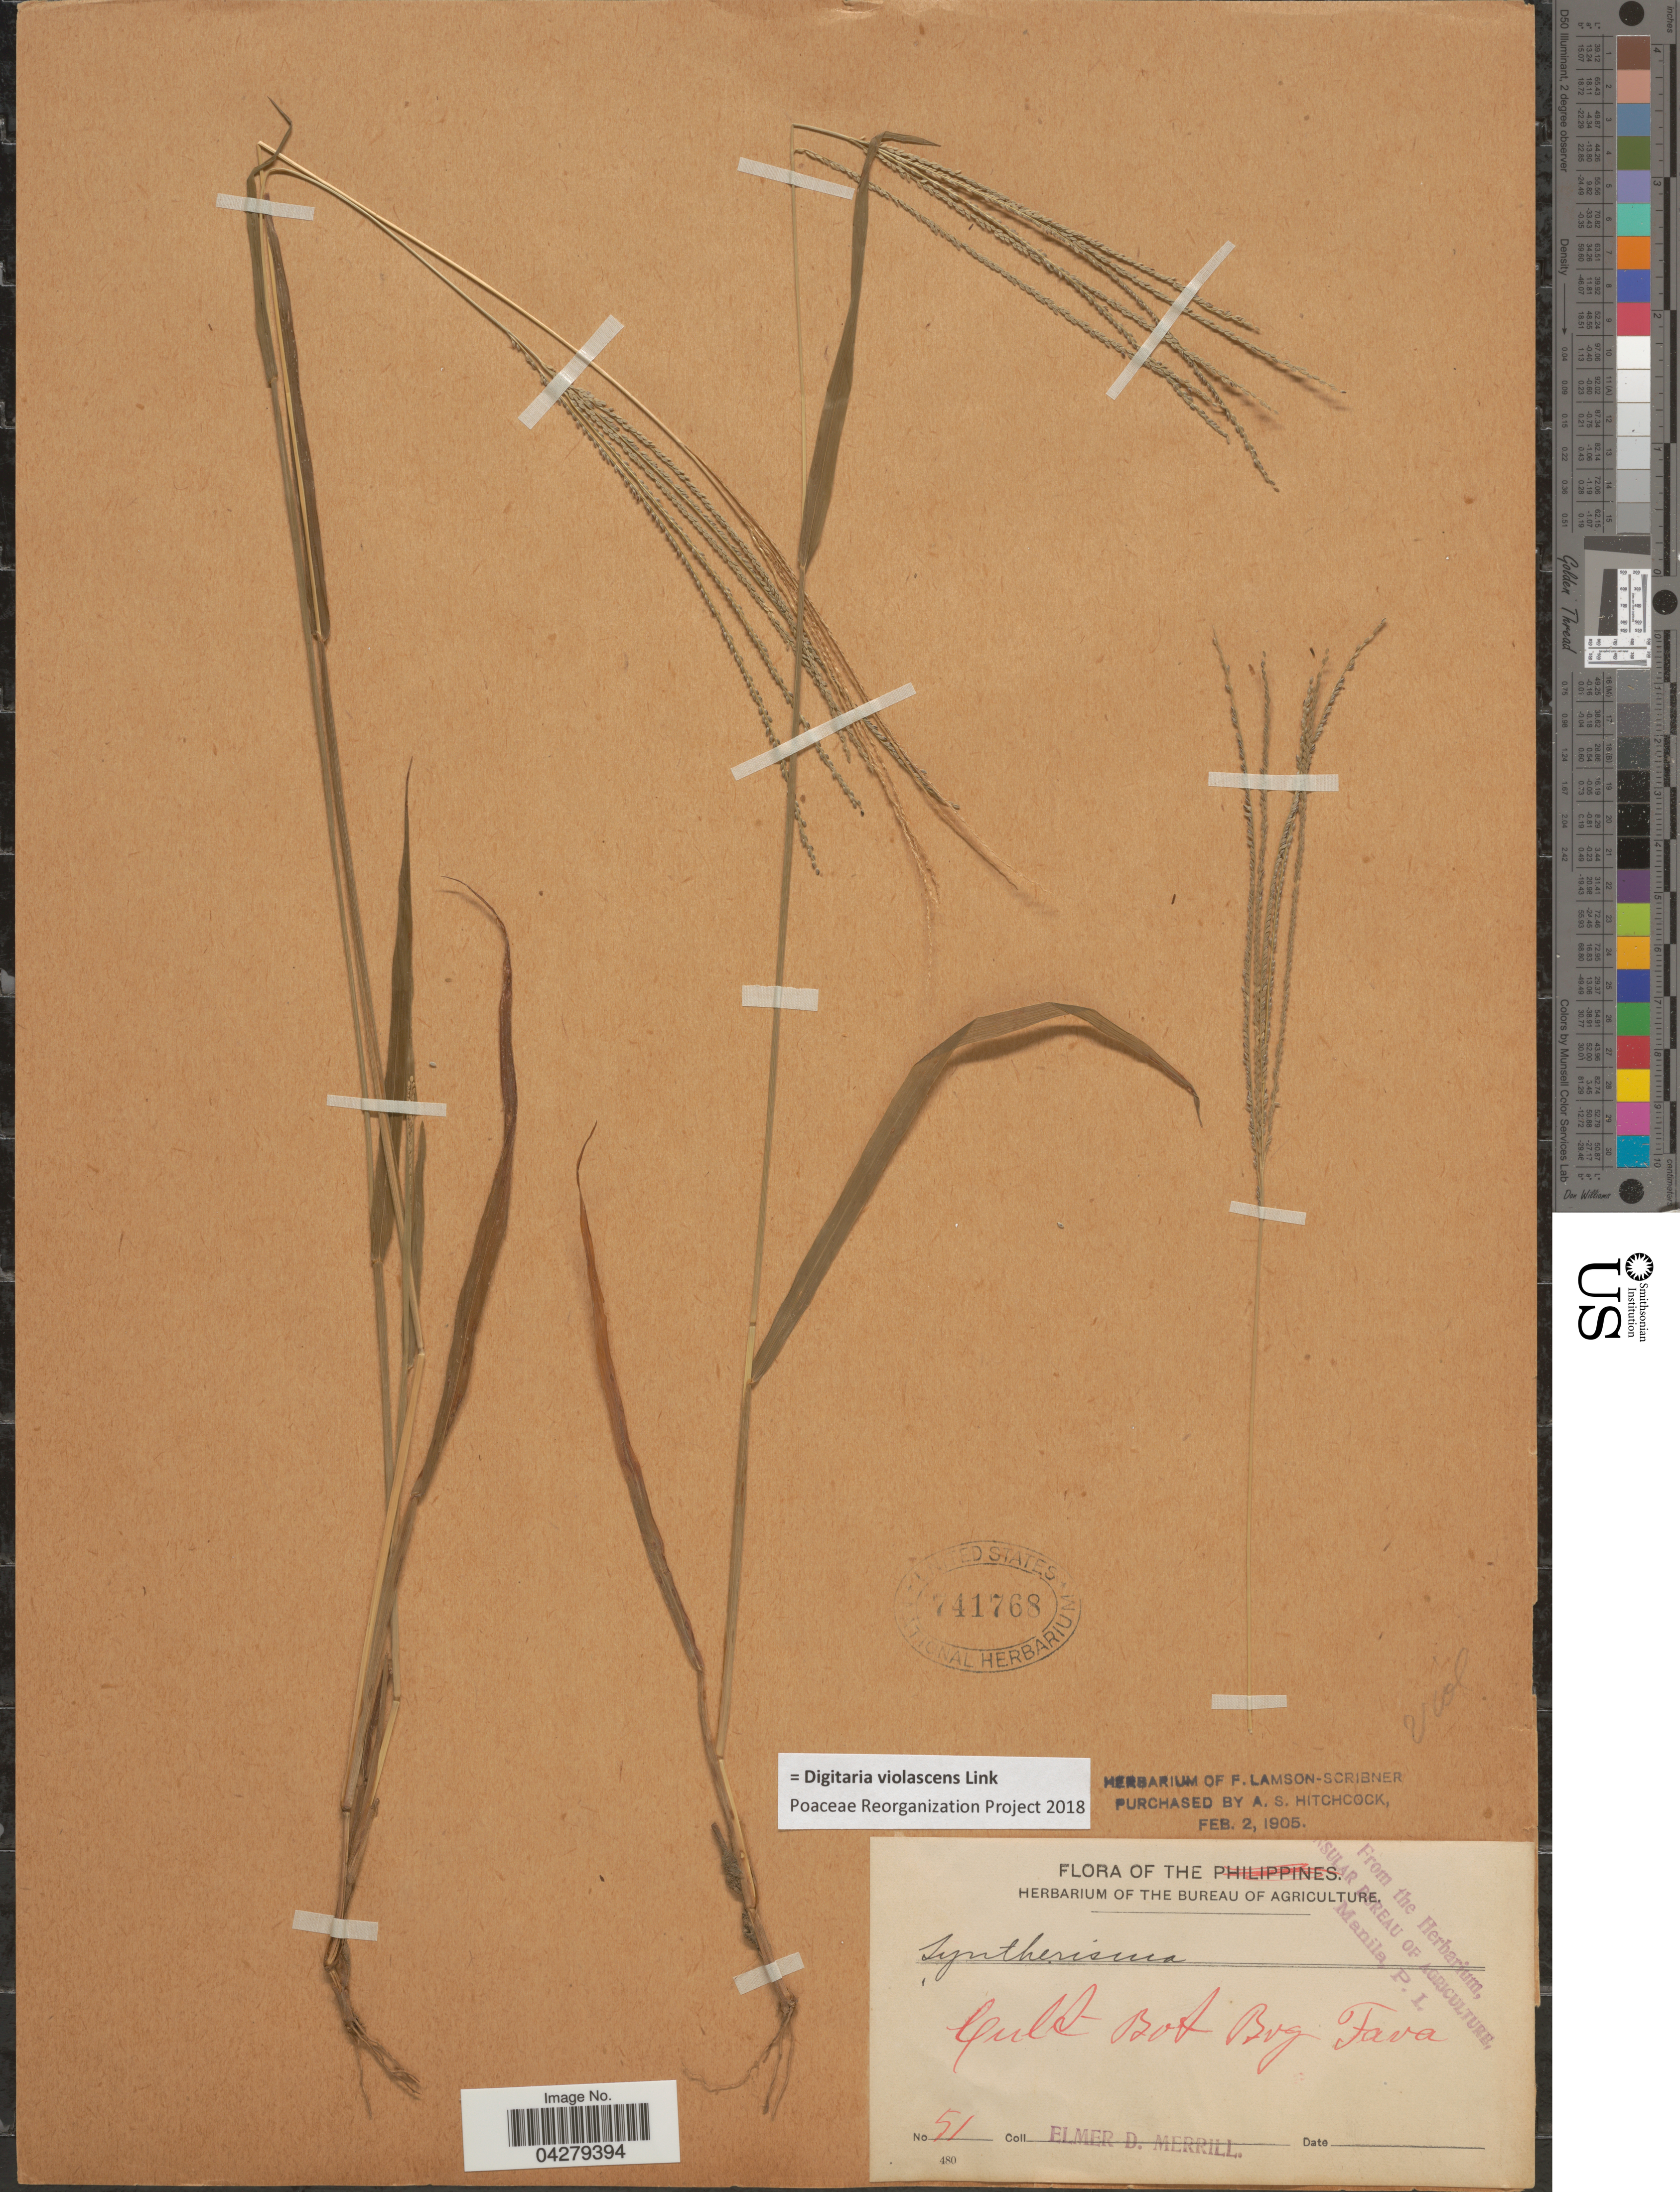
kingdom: Plantae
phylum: Tracheophyta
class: Liliopsida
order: Poales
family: Poaceae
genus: Digitaria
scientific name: Digitaria violascens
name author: Link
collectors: E. D. Merrill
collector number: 51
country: Indonesia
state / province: Java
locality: Bot Bog. Java.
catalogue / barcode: US 741768